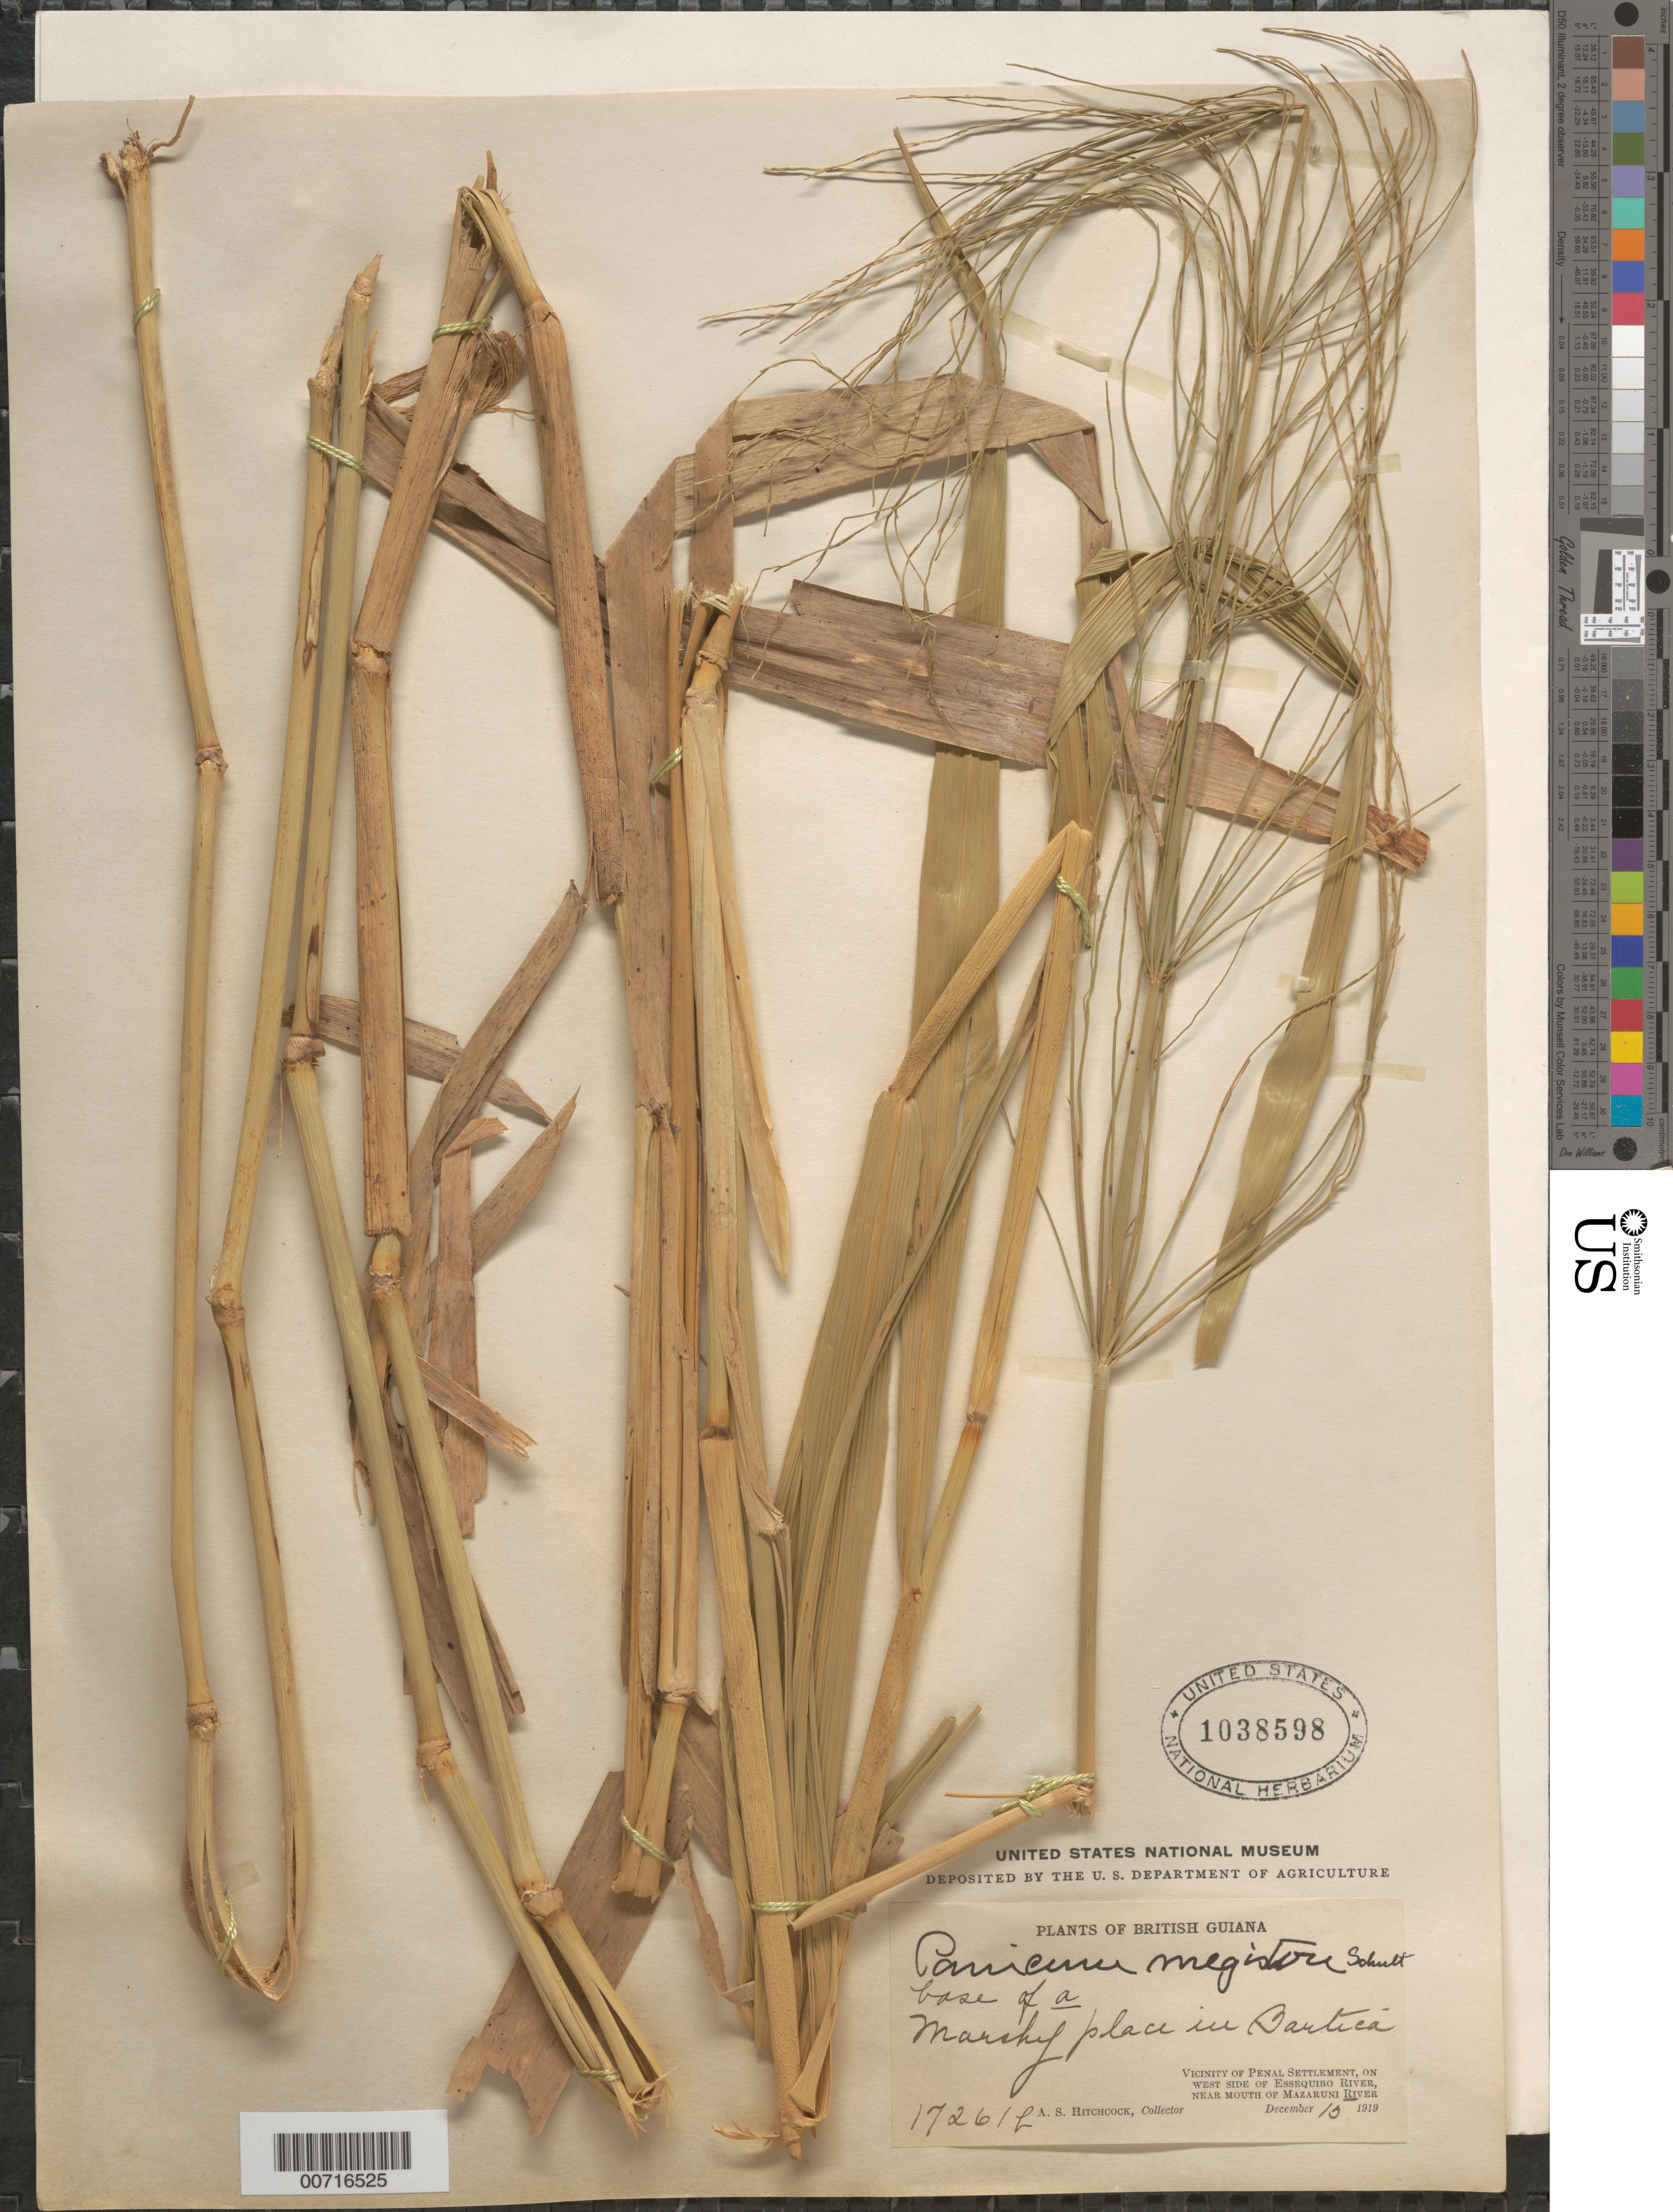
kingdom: Plantae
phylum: Tracheophyta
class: Liliopsida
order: Poales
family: Poaceae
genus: Stephostachys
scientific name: Stephostachys mertensii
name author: (Roth) Zuloaga & Marrone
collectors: A. S. Hitchcock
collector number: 17261 b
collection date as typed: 15-Dec-19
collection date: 1919-12-15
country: Guyana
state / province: Cuyuni-Mazaruni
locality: Bartica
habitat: Marshy places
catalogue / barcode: US 1038598